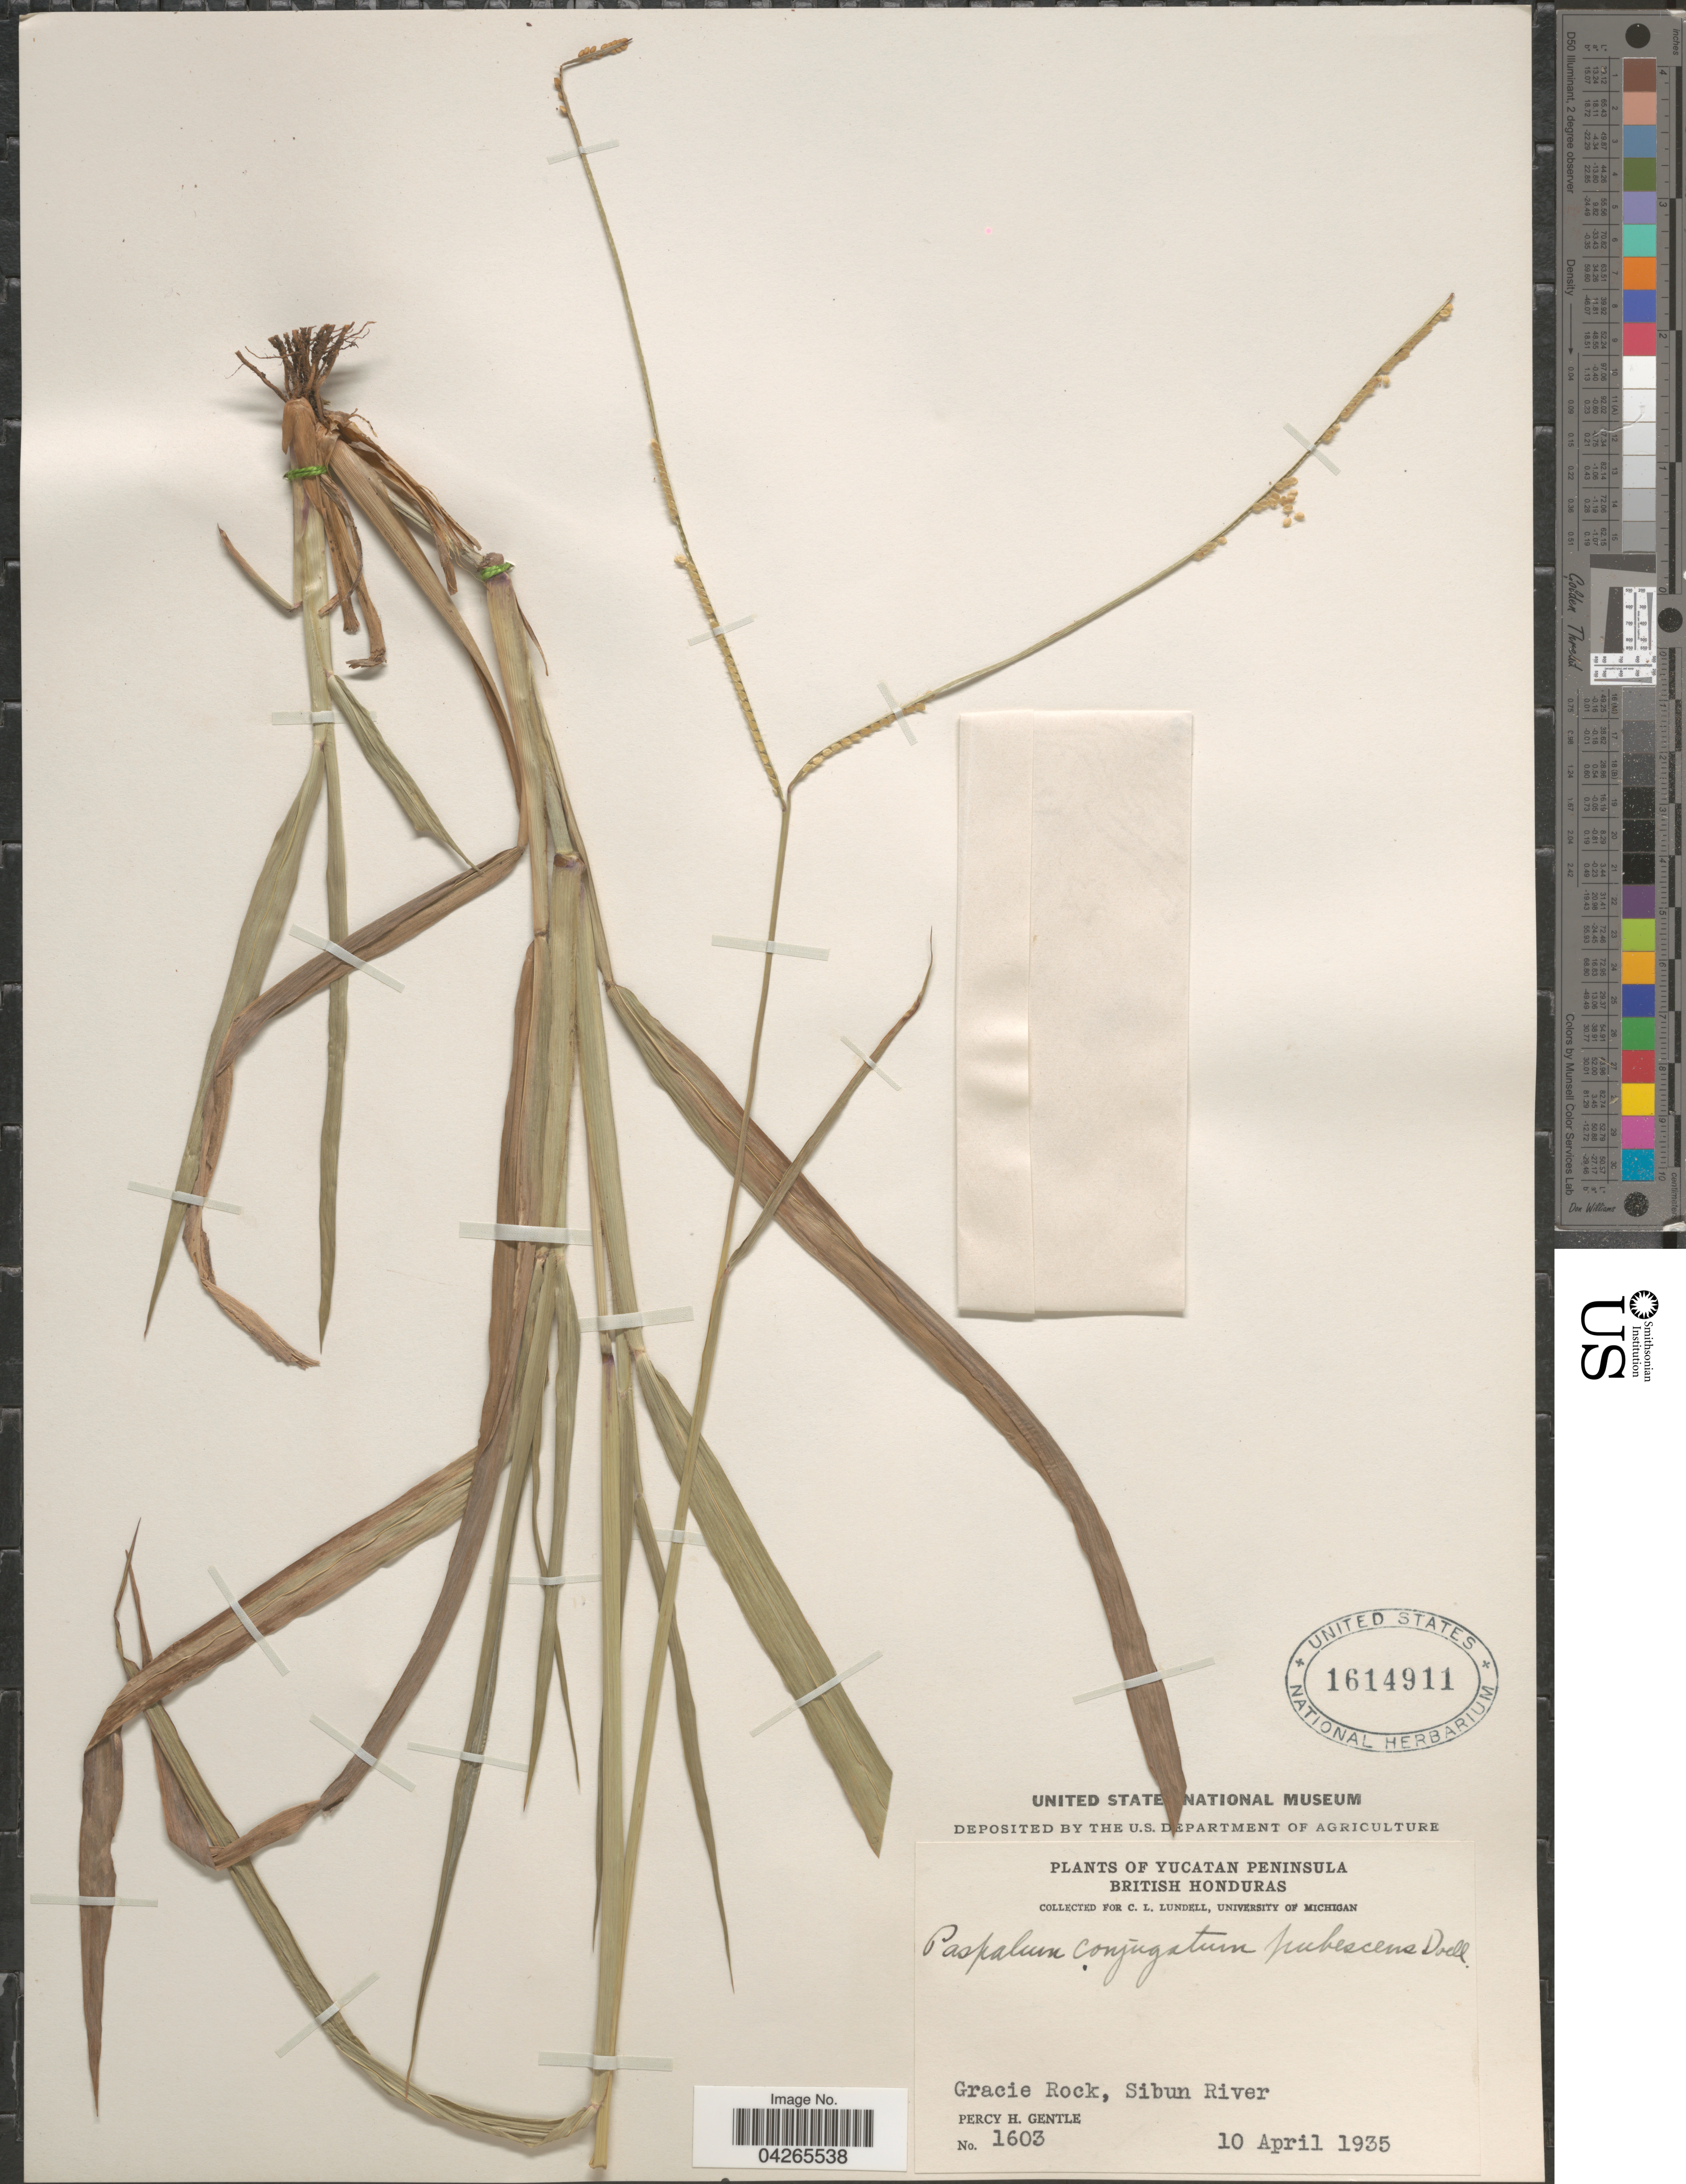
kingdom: Plantae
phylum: Tracheophyta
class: Liliopsida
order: Poales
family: Poaceae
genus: Paspalum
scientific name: Paspalum conjugatum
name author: P.J. Bergius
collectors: P. H. Gentle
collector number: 1603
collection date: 1935-04-10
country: Belize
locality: Yucatan Peninsula. British Honduras. Gracie Rock, Sibun River.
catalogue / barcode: US 1614911